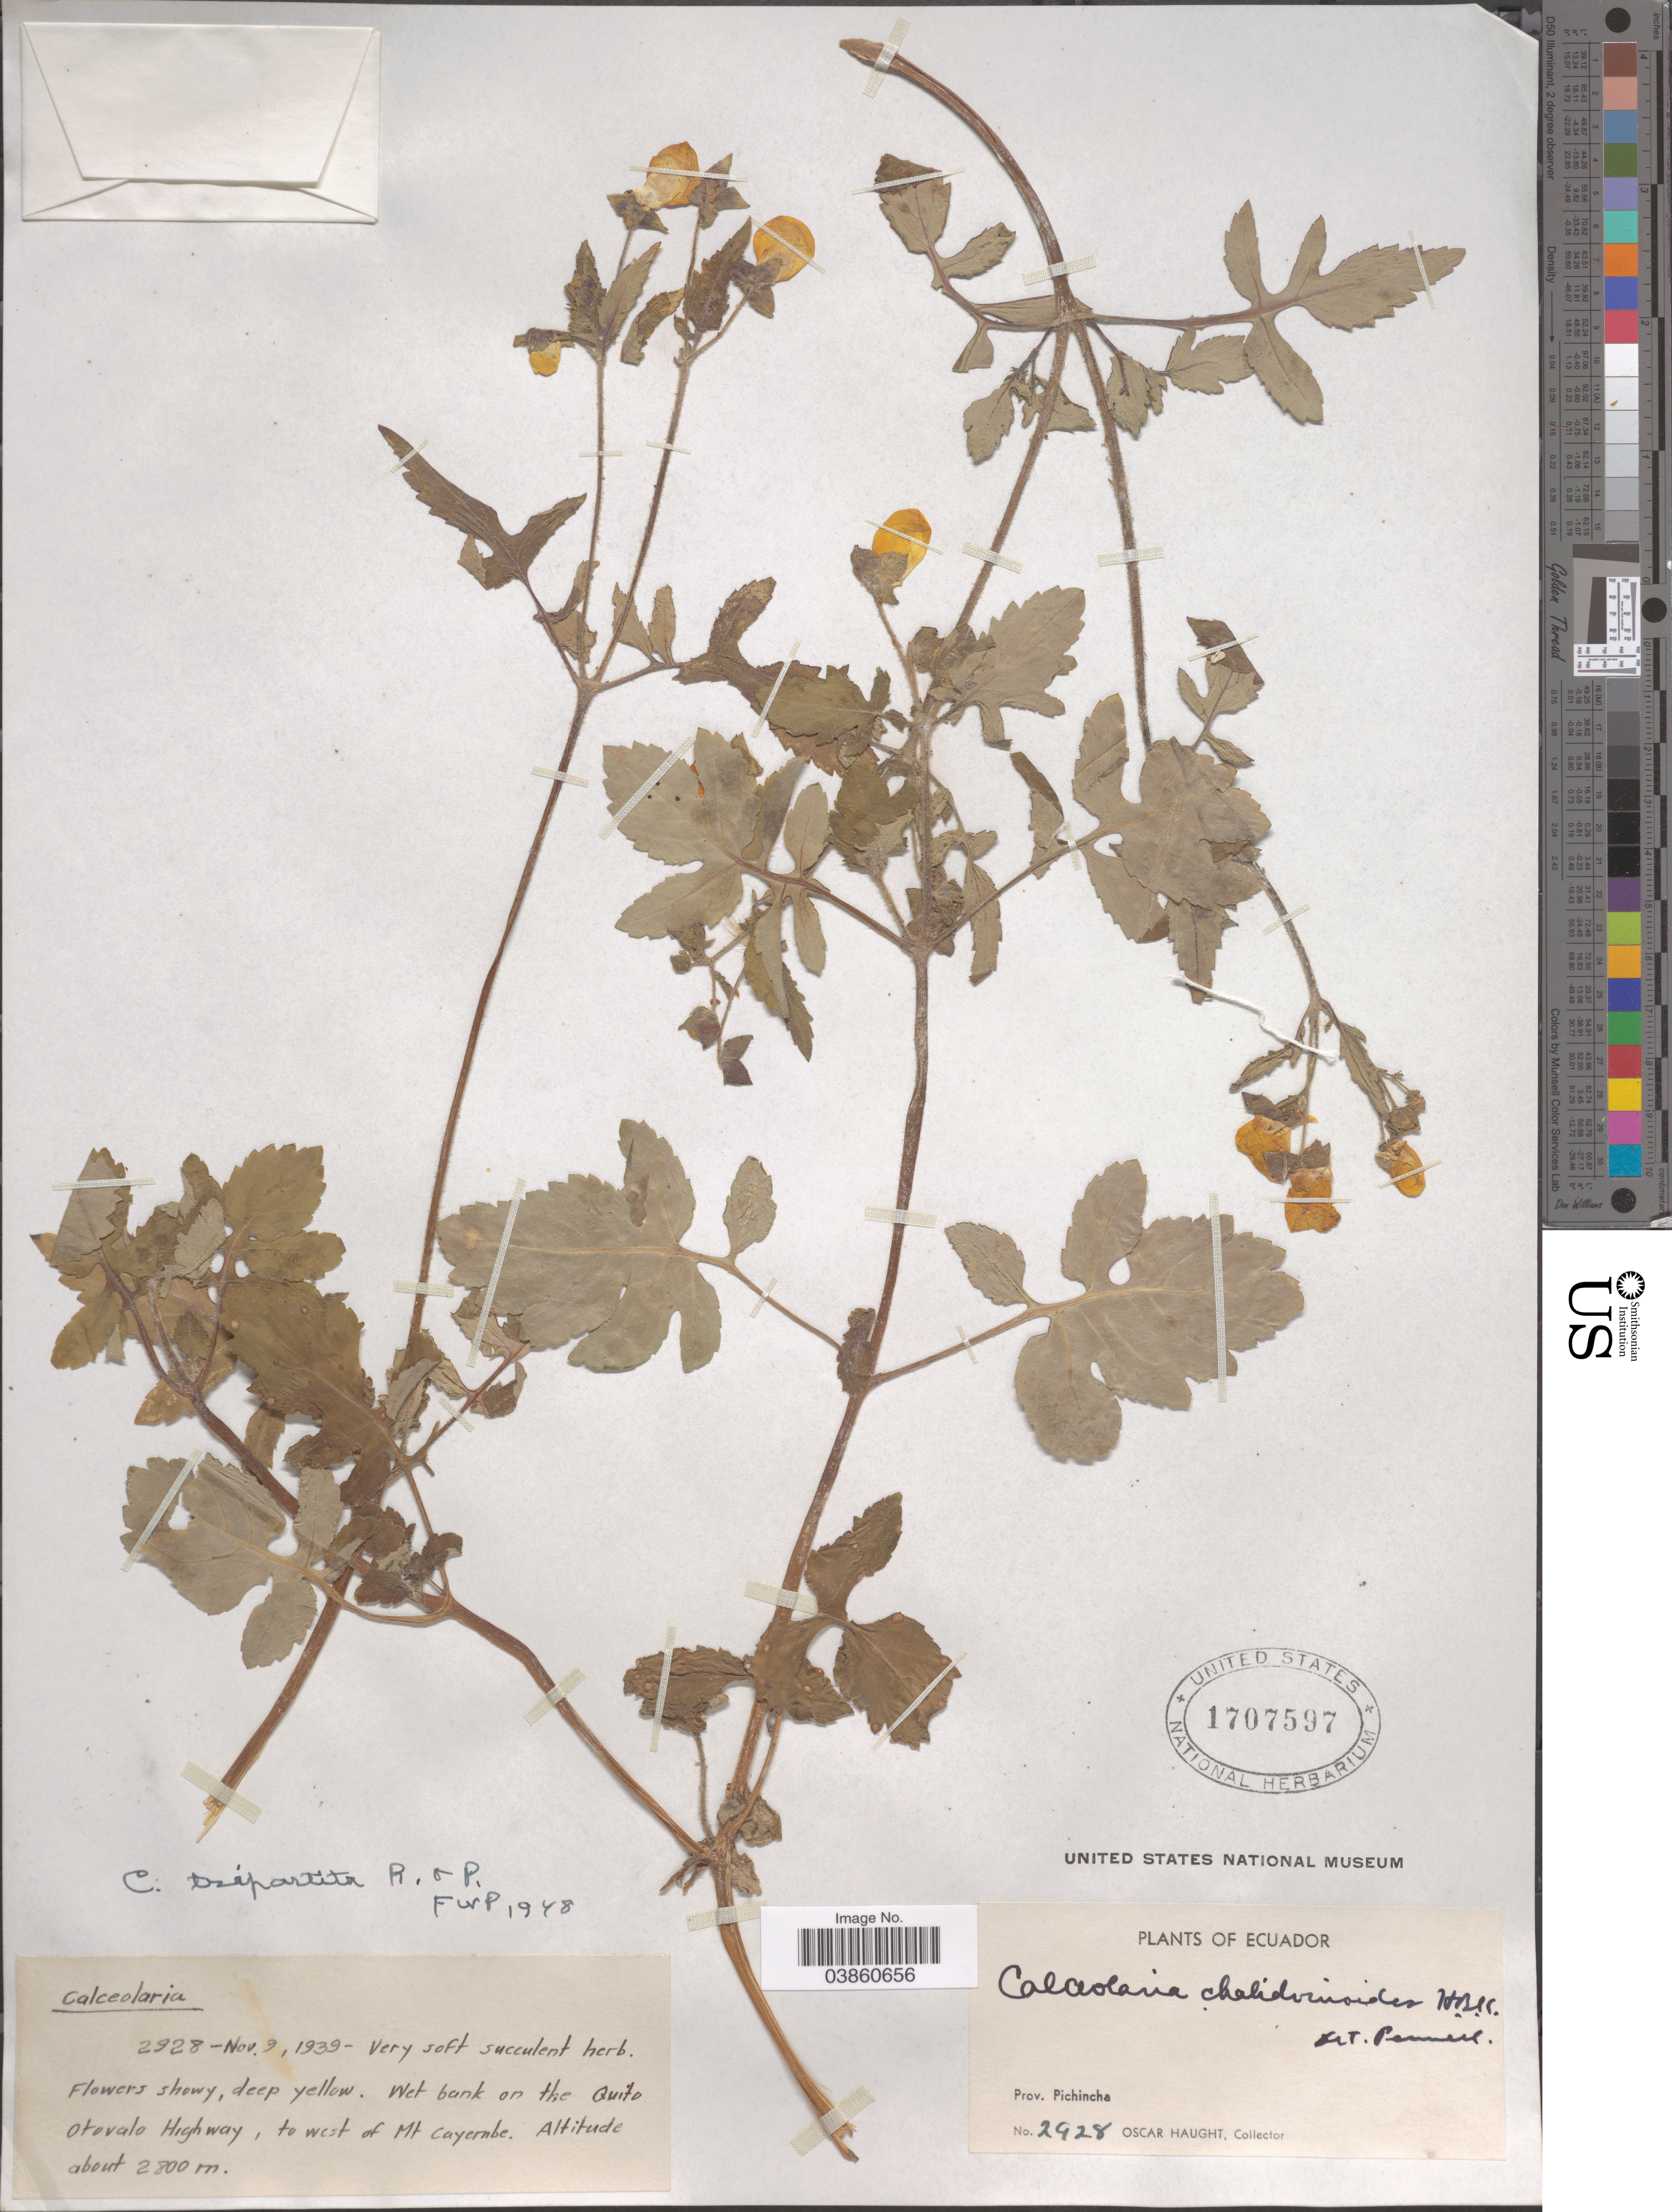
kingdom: Plantae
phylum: Tracheophyta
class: Magnoliopsida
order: Lamiales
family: Calceolariaceae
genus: Calceolaria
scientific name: Calceolaria tripartita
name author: Ruiz & Pav.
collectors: O. L. Haught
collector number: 2928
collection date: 1939-11-09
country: Ecuador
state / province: Pichincha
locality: Wet bank on the Quito Otovalo Highway, to west of Mt Cayembe.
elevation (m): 2800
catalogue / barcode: US 1707597